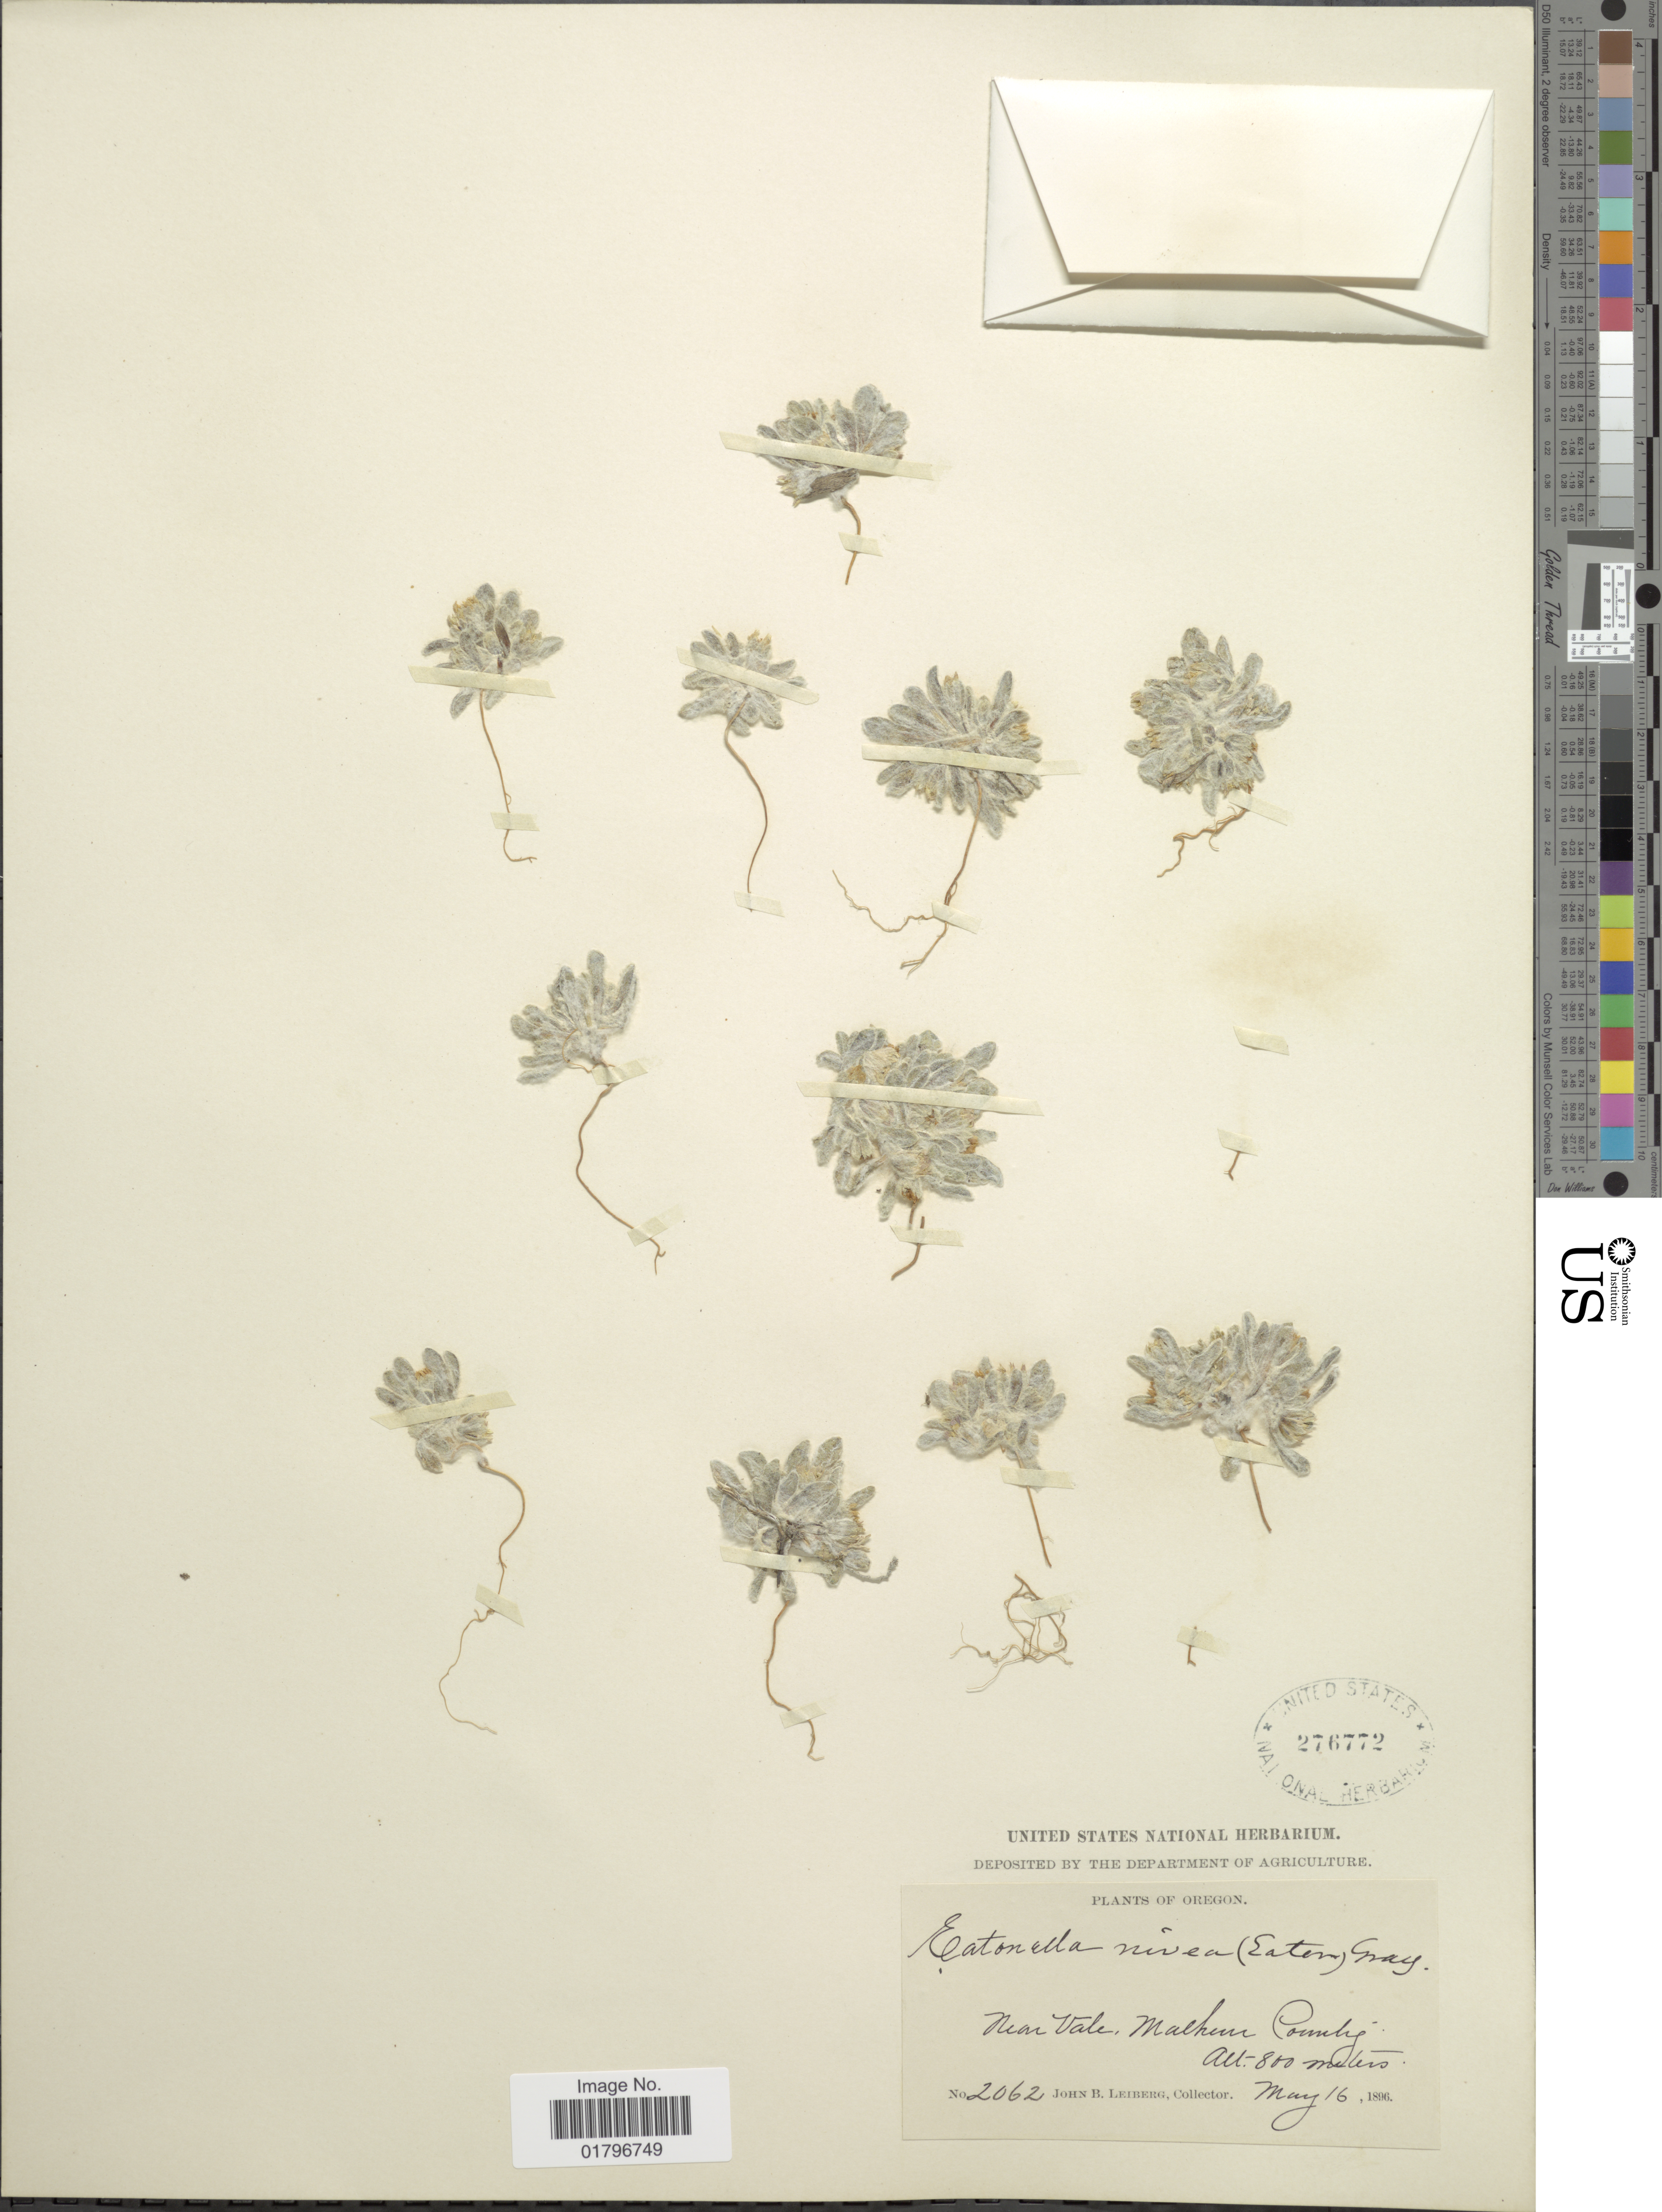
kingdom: Plantae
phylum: Tracheophyta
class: Magnoliopsida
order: Asterales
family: Asteraceae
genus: Eatonella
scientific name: Eatonella nivea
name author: (D.C. Eaton) A. Gray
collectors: J. B. Leiberg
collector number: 2062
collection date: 1896-05-16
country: United States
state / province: Oregon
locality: Near Vale, Malheur County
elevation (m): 800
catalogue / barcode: US 276772